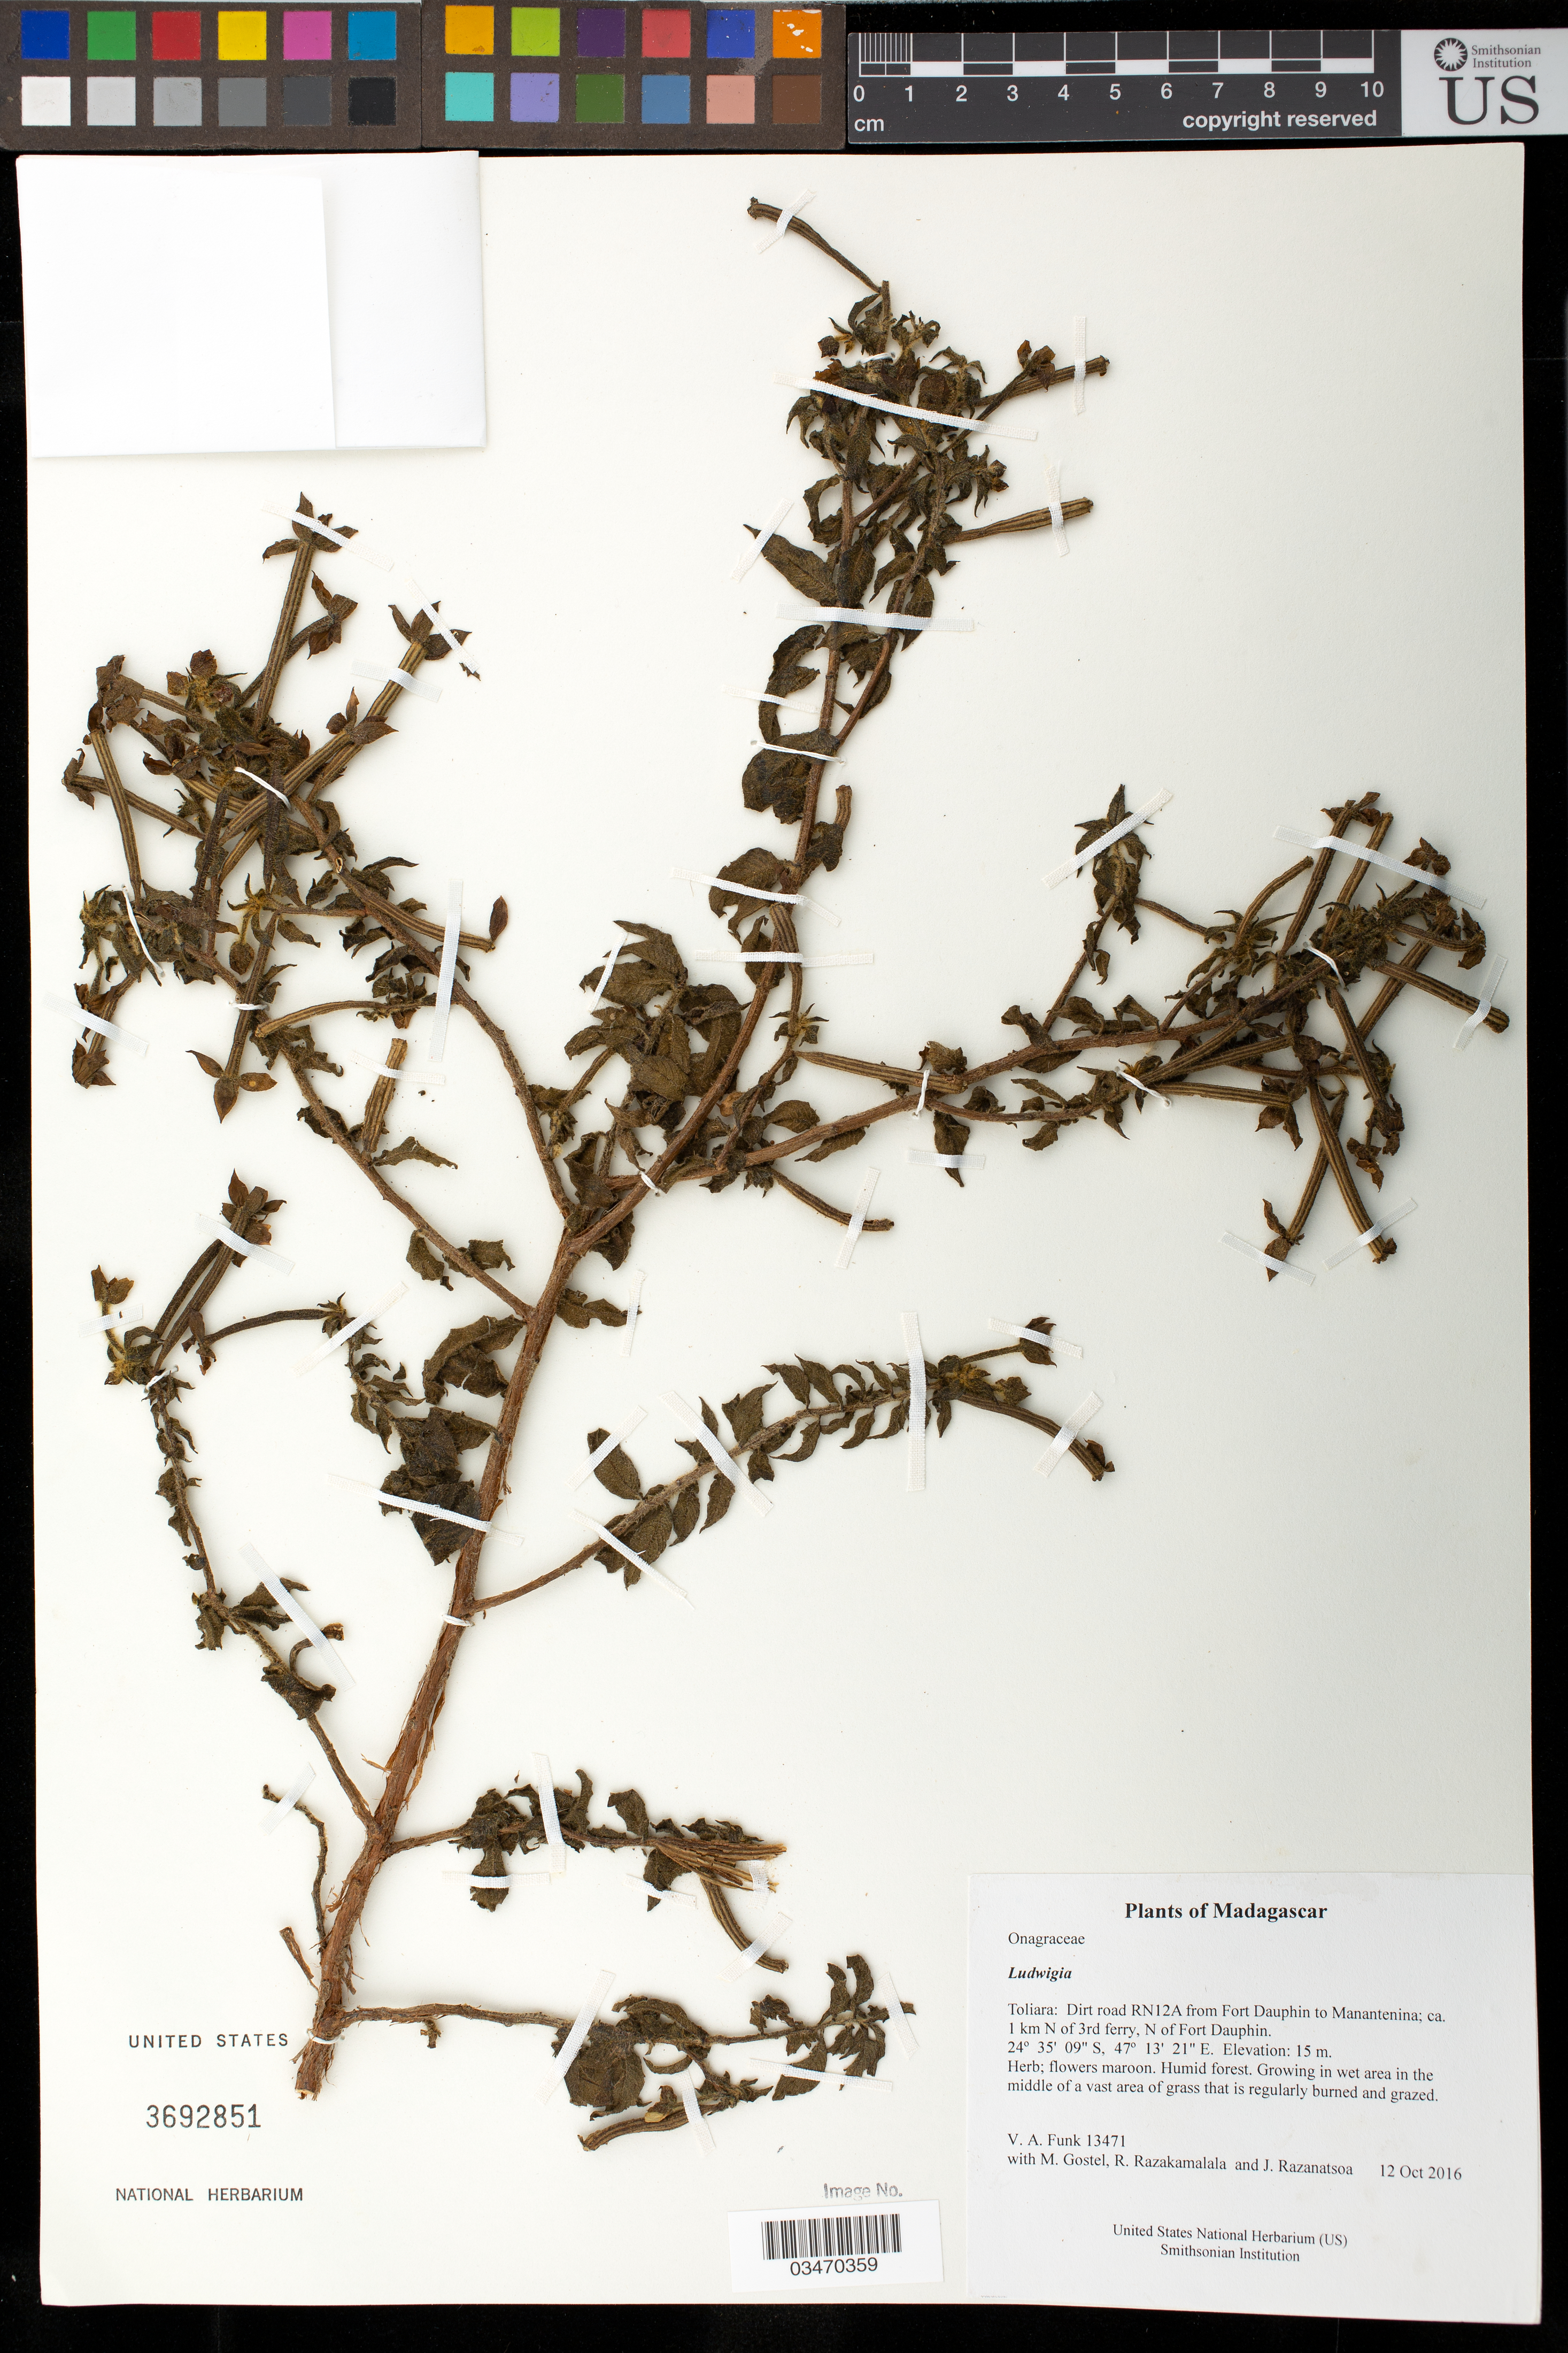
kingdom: Plantae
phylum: Tracheophyta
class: Magnoliopsida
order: Myrtales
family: Onagraceae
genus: Ludwigia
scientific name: Ludwigia sp.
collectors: M. R. Gostel, R. Razakamalala & J. Razanatsoa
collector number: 13471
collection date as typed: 12 Oct 2016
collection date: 2016-10-12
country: Madagascar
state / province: Anosy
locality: Dirt road RN12A from Fort Dauphin to Manantenina; ca. 1 km N of 3rd ferry, N of Fort Dauphin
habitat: Humid forest. Growing in wet area in the middle of a vast area of grass that is regularly burned and grazed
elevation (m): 15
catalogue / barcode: US 3692851